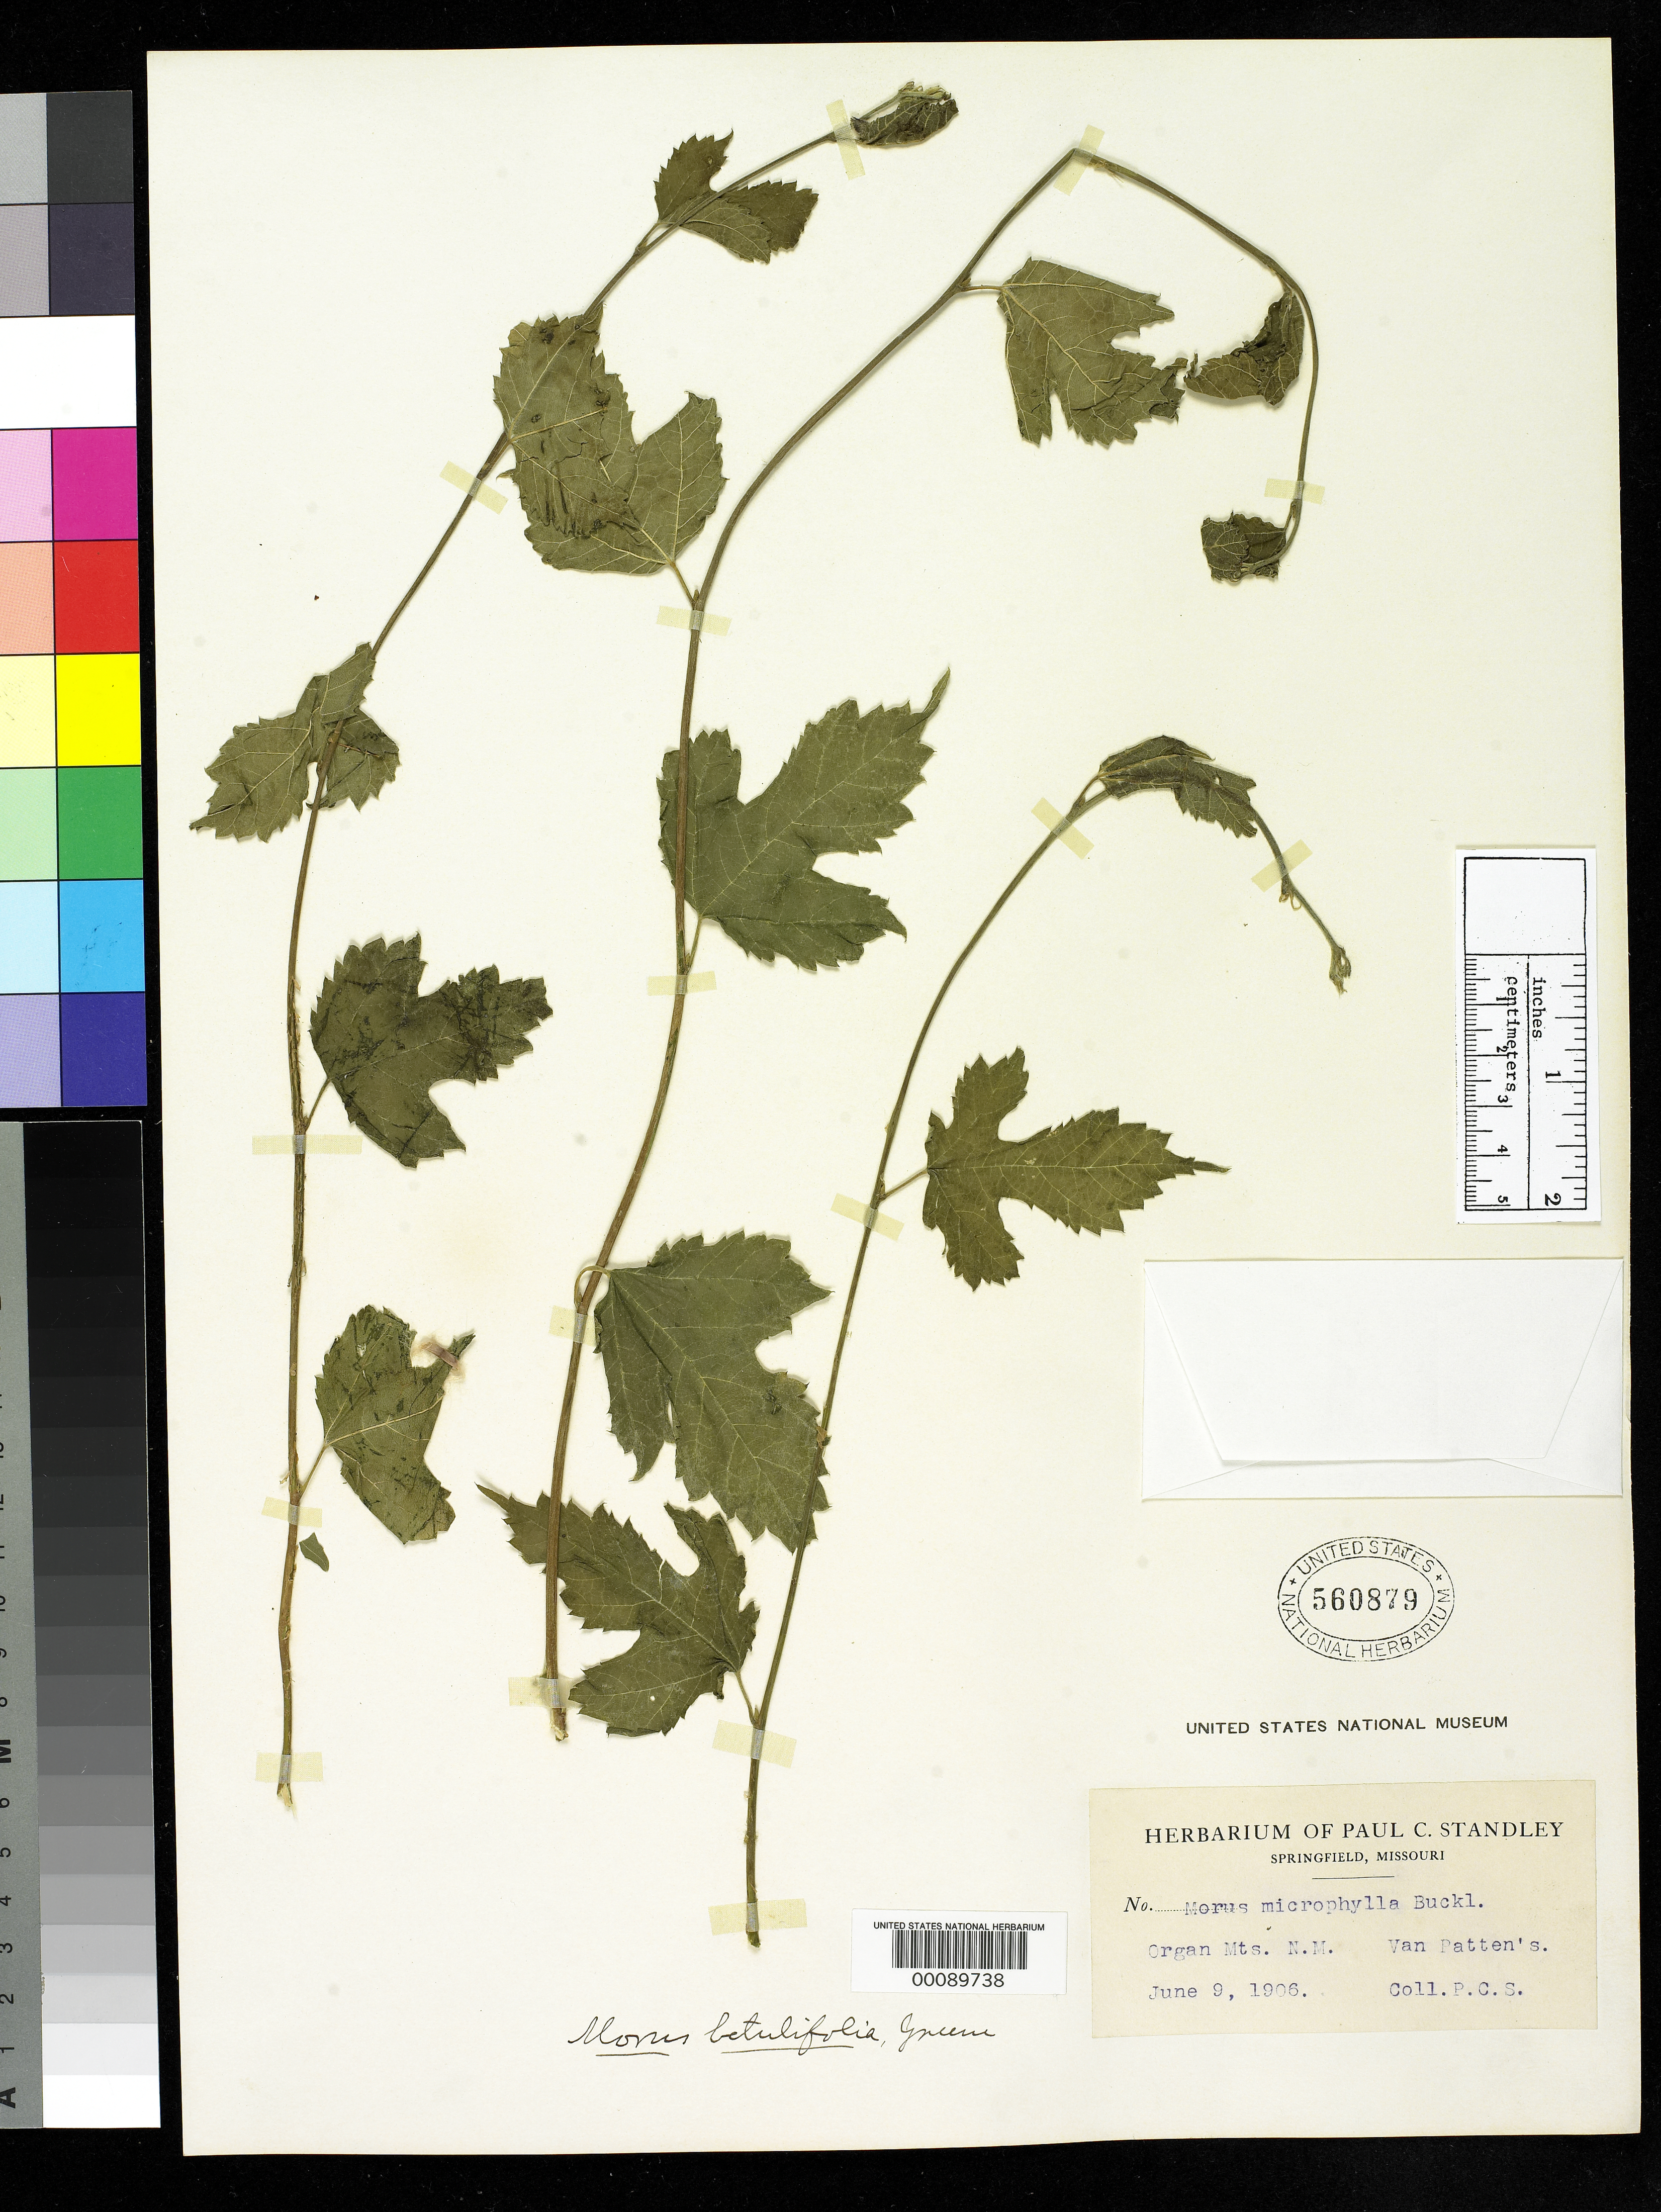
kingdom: Plantae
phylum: Tracheophyta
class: Magnoliopsida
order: Rosales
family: Moraceae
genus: Morus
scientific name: Morus betulifolia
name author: Greene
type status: Holotype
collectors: P. C. Standley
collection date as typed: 09 Jun 1906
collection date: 1906-06-09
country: United States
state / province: New Mexico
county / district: Dona Ana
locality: Organ Mts.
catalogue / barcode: US 560879